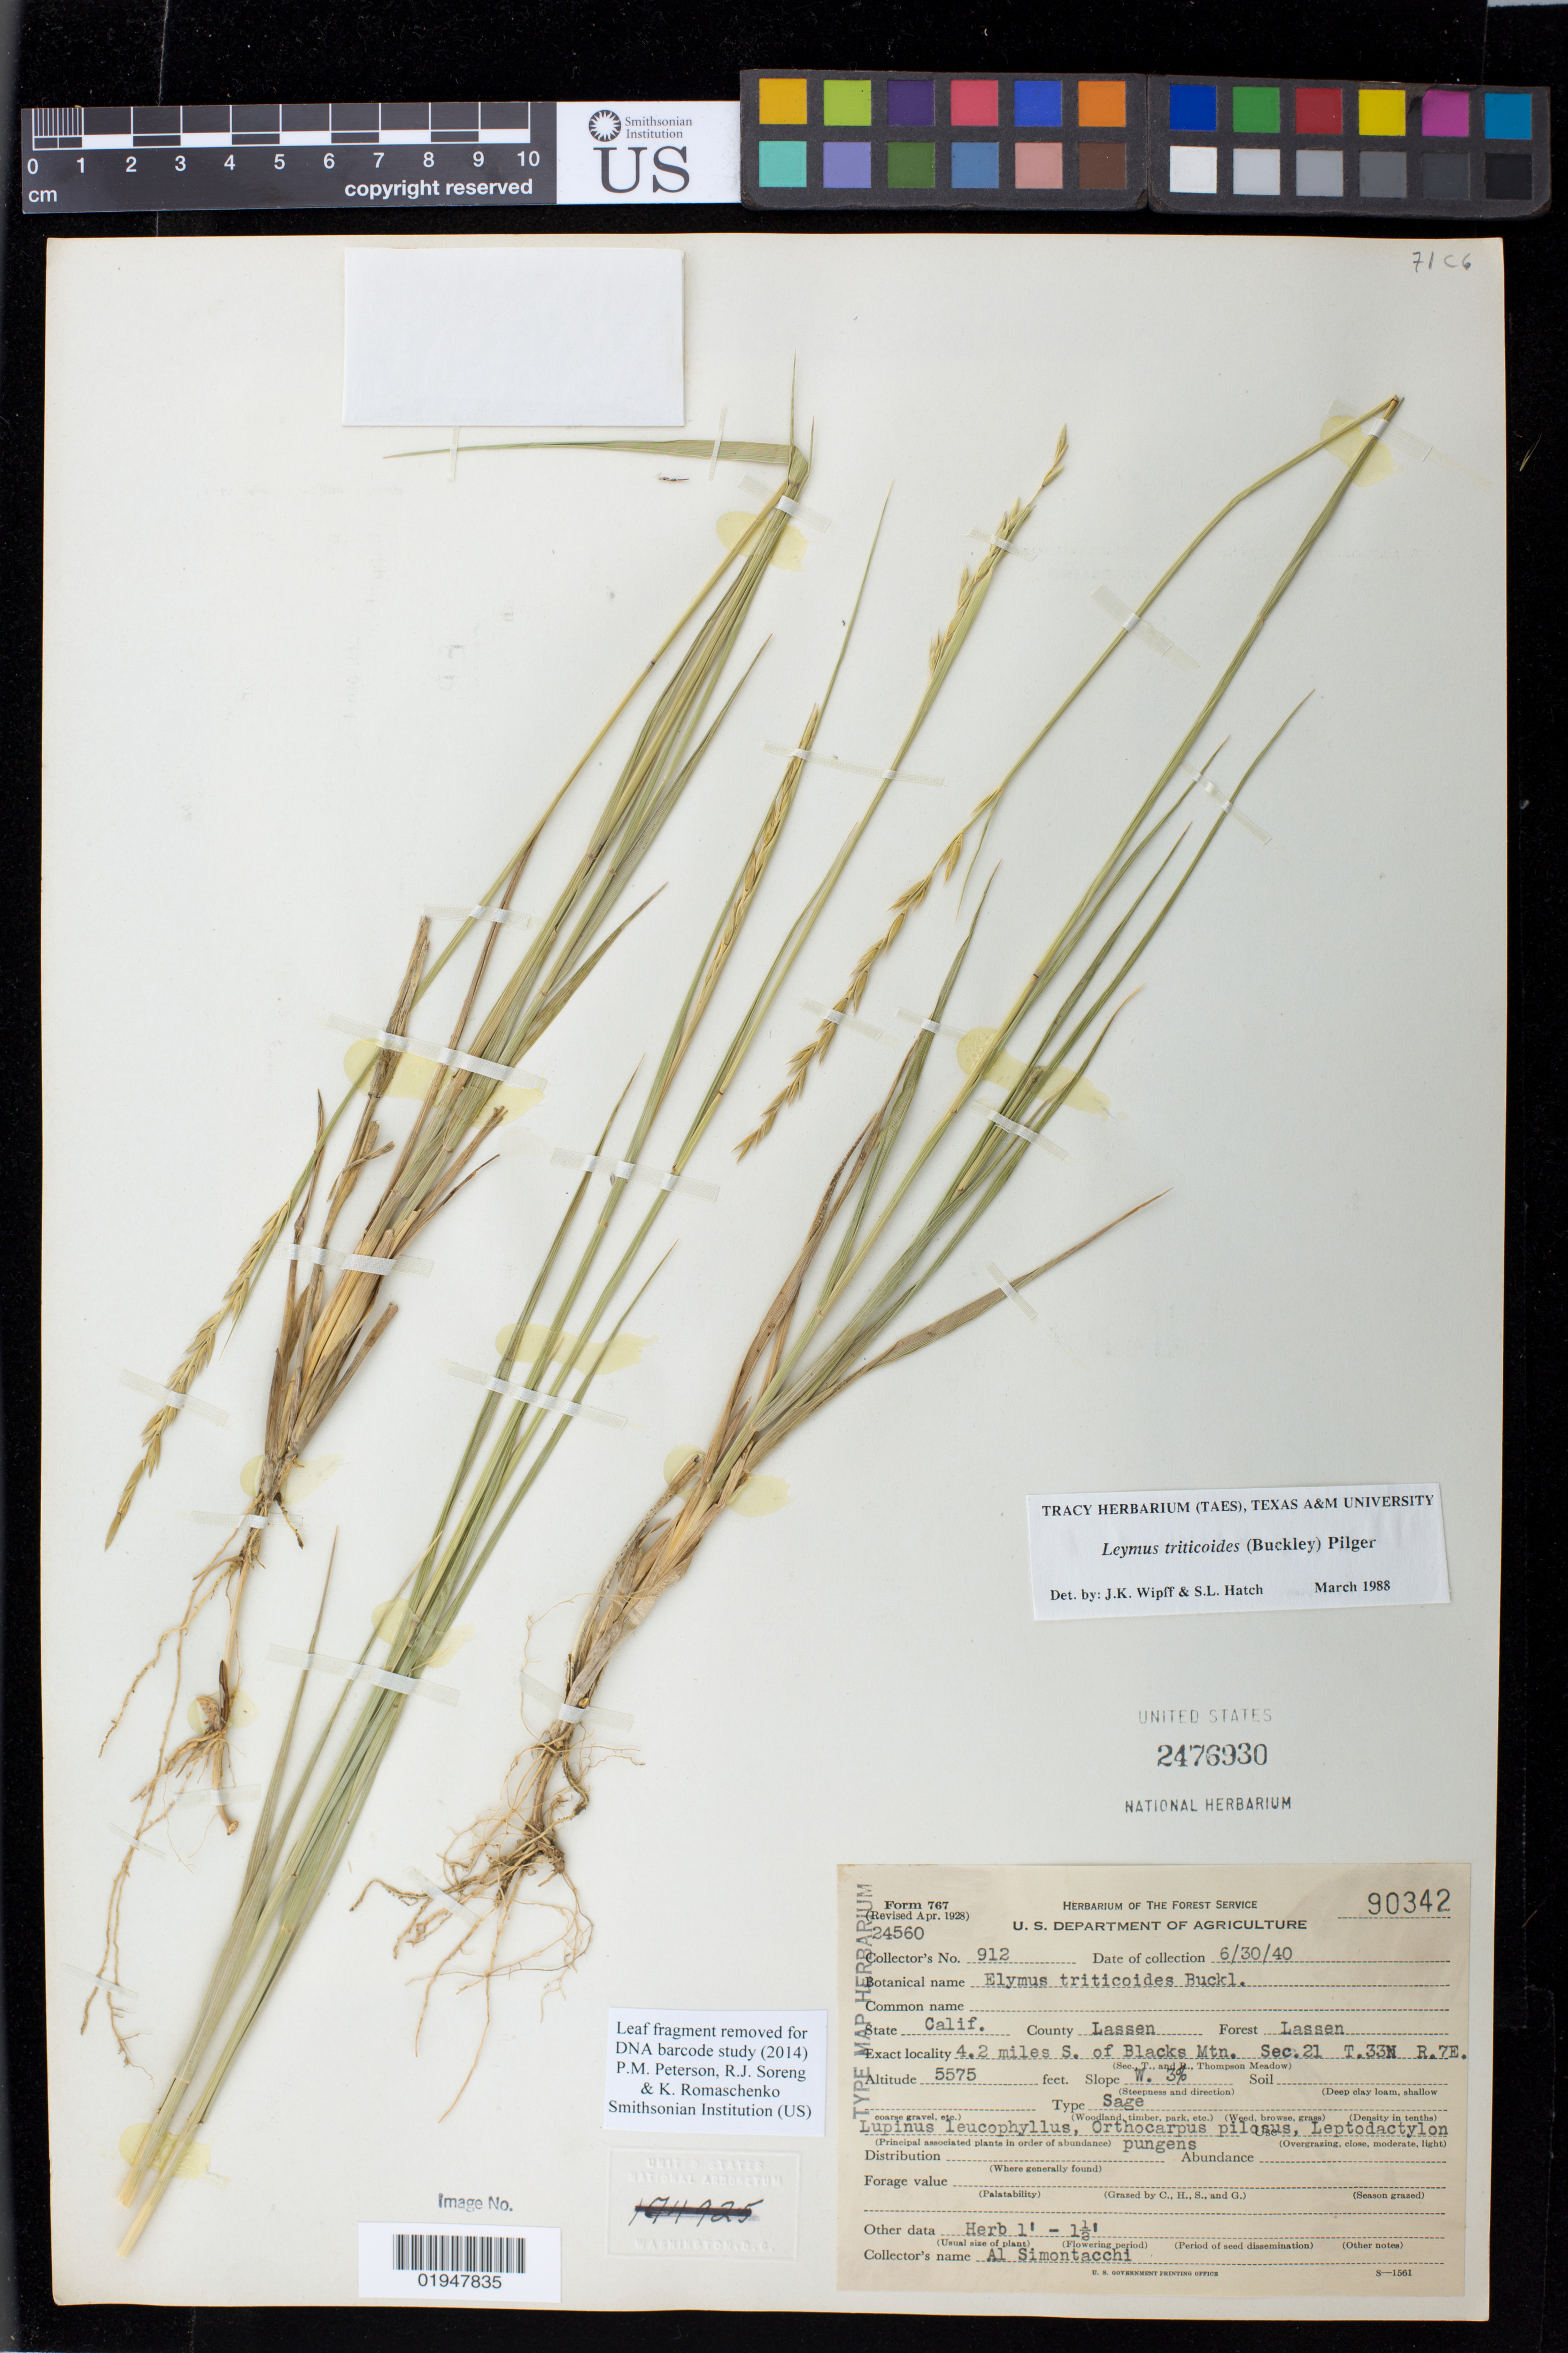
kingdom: Plantae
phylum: Tracheophyta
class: Liliopsida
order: Poales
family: Poaceae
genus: Leymus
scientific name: Leymus triticoides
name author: (Buckley) Pilg.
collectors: A. Simontacchi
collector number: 912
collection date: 1940-06-30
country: United States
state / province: California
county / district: Lassen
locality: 4.2 miles S. of Blacks Mtn. Sec.21 T.33N R.7E.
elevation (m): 1699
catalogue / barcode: US 2476930